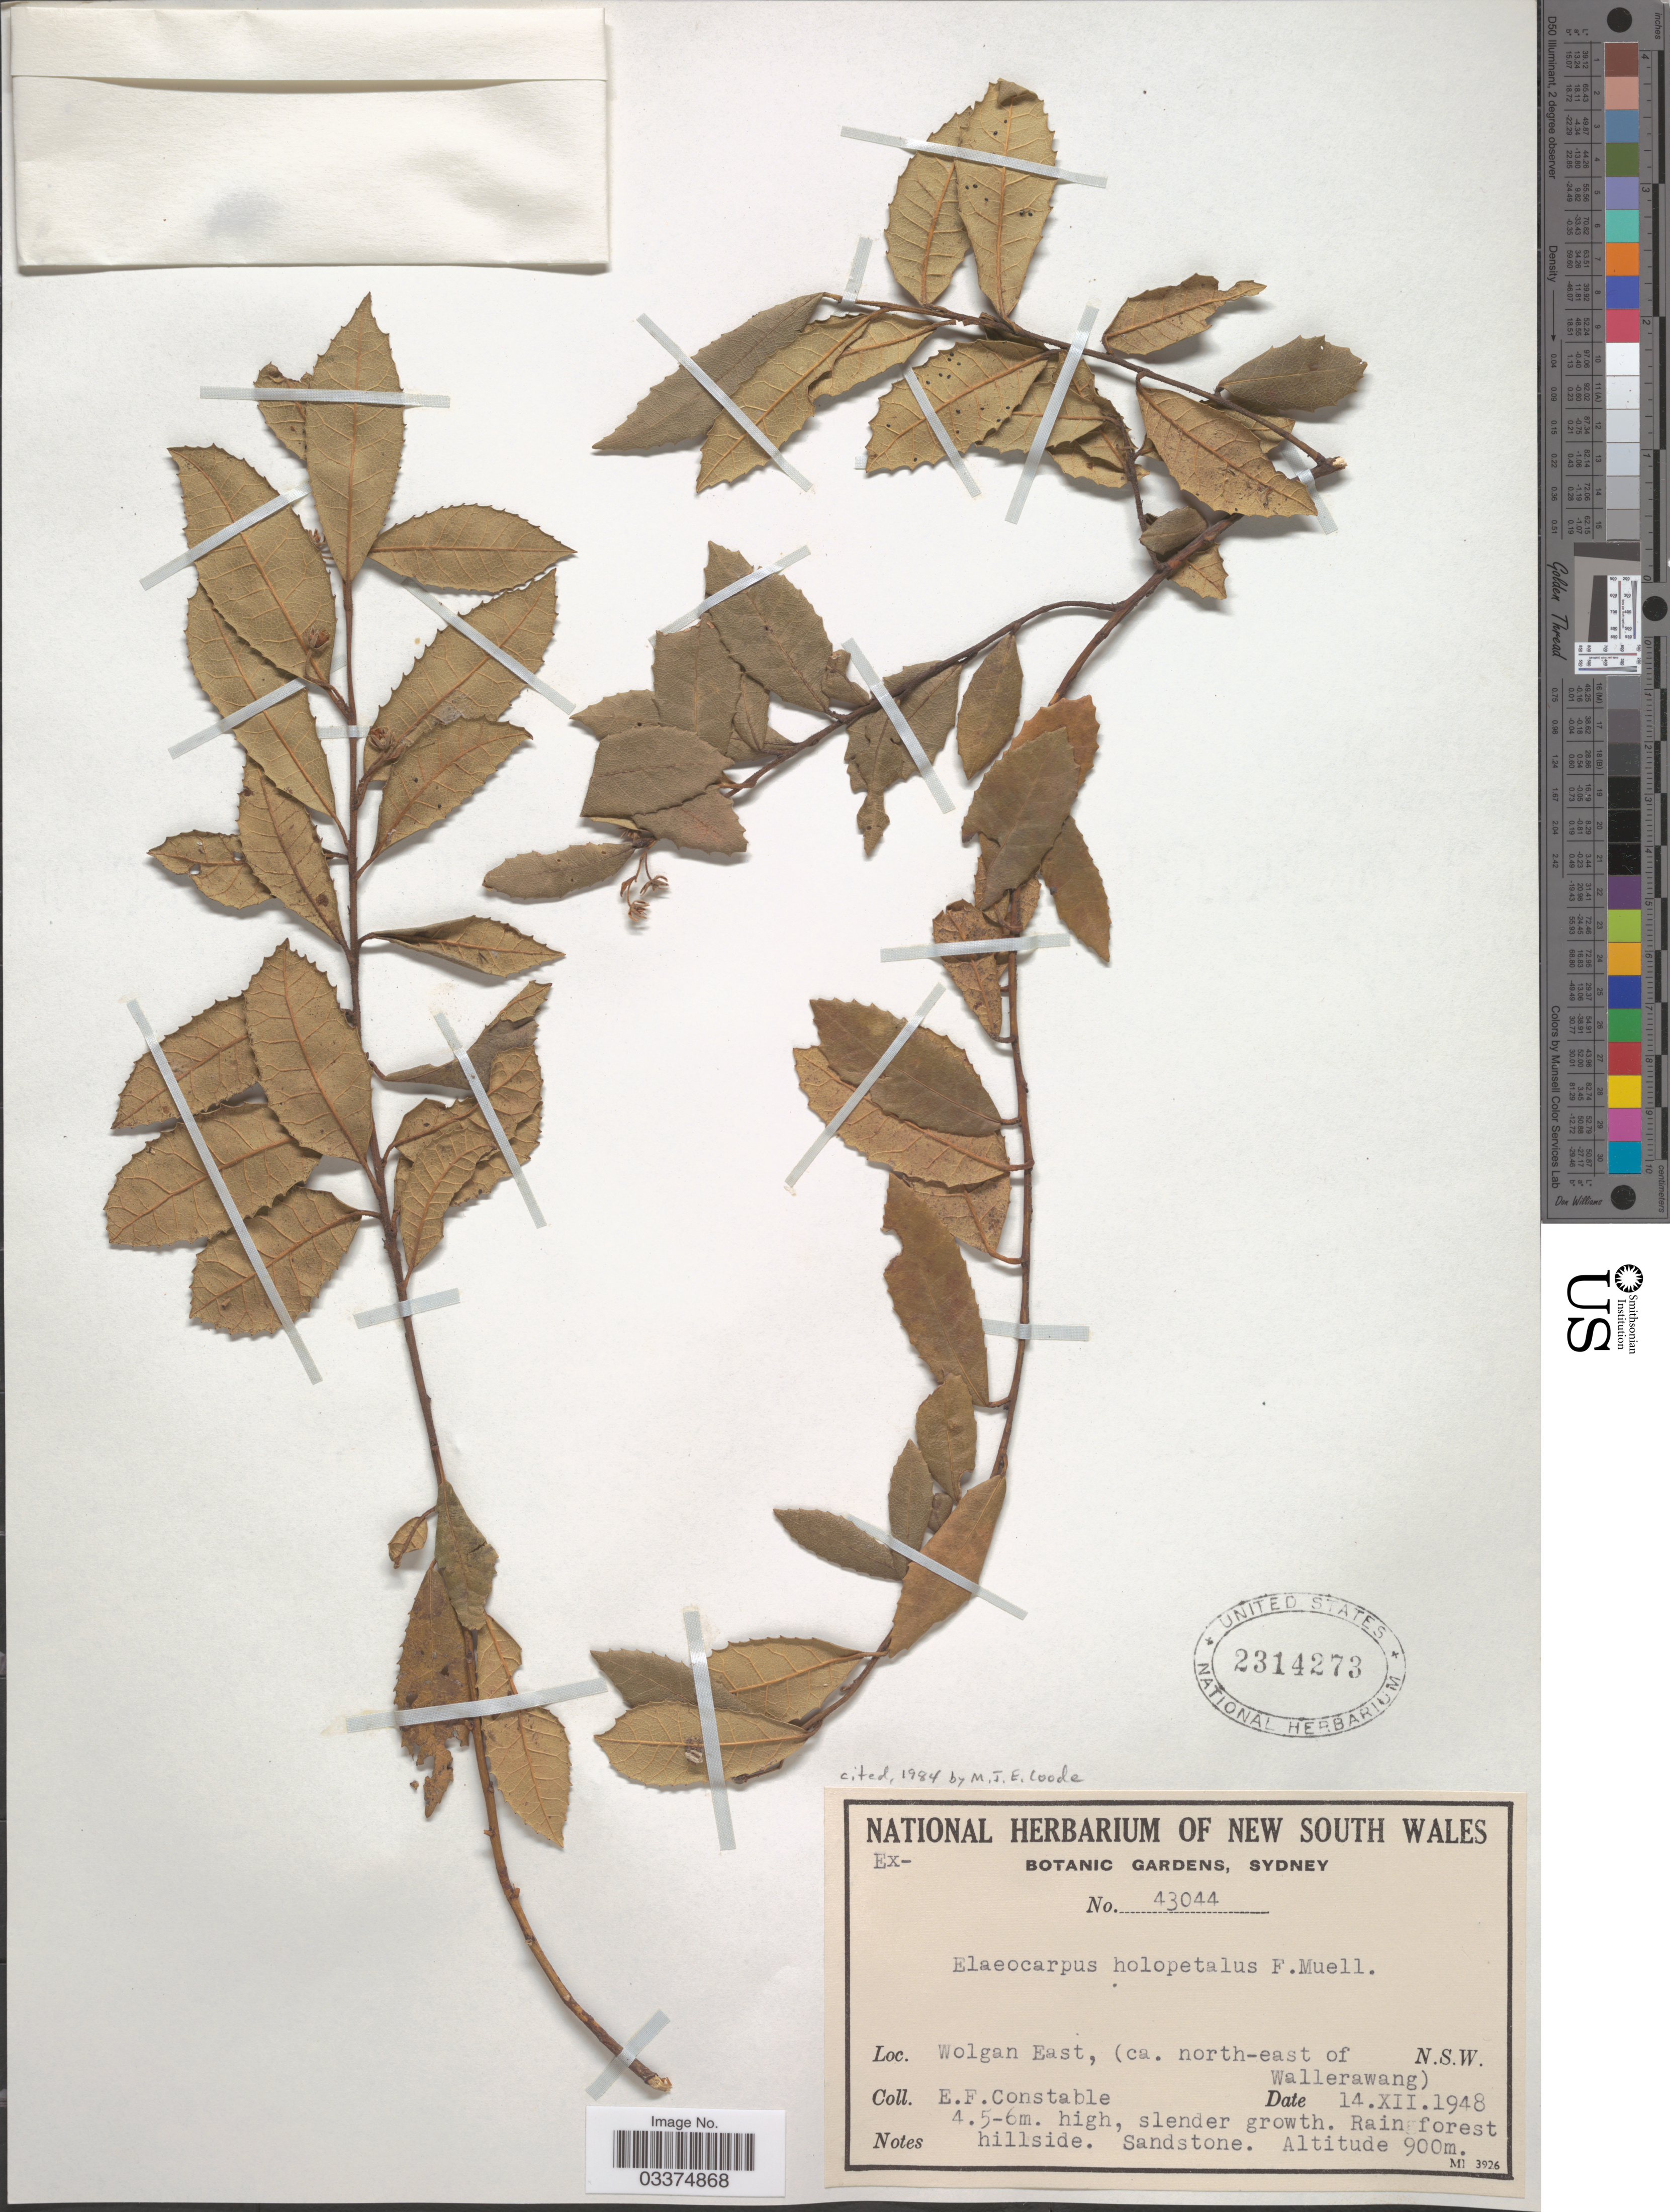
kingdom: Plantae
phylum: Tracheophyta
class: Magnoliopsida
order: Oxalidales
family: Elaeocarpaceae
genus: Elaeocarpus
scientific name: Elaeocarpus holopetalus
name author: F. Muell.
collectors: E. F. Constable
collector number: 43044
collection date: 1948-12-14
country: Australia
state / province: New South Wales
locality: Wolgan East, (ca. north-east of Wallerawang).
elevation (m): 900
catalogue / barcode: US 2314273